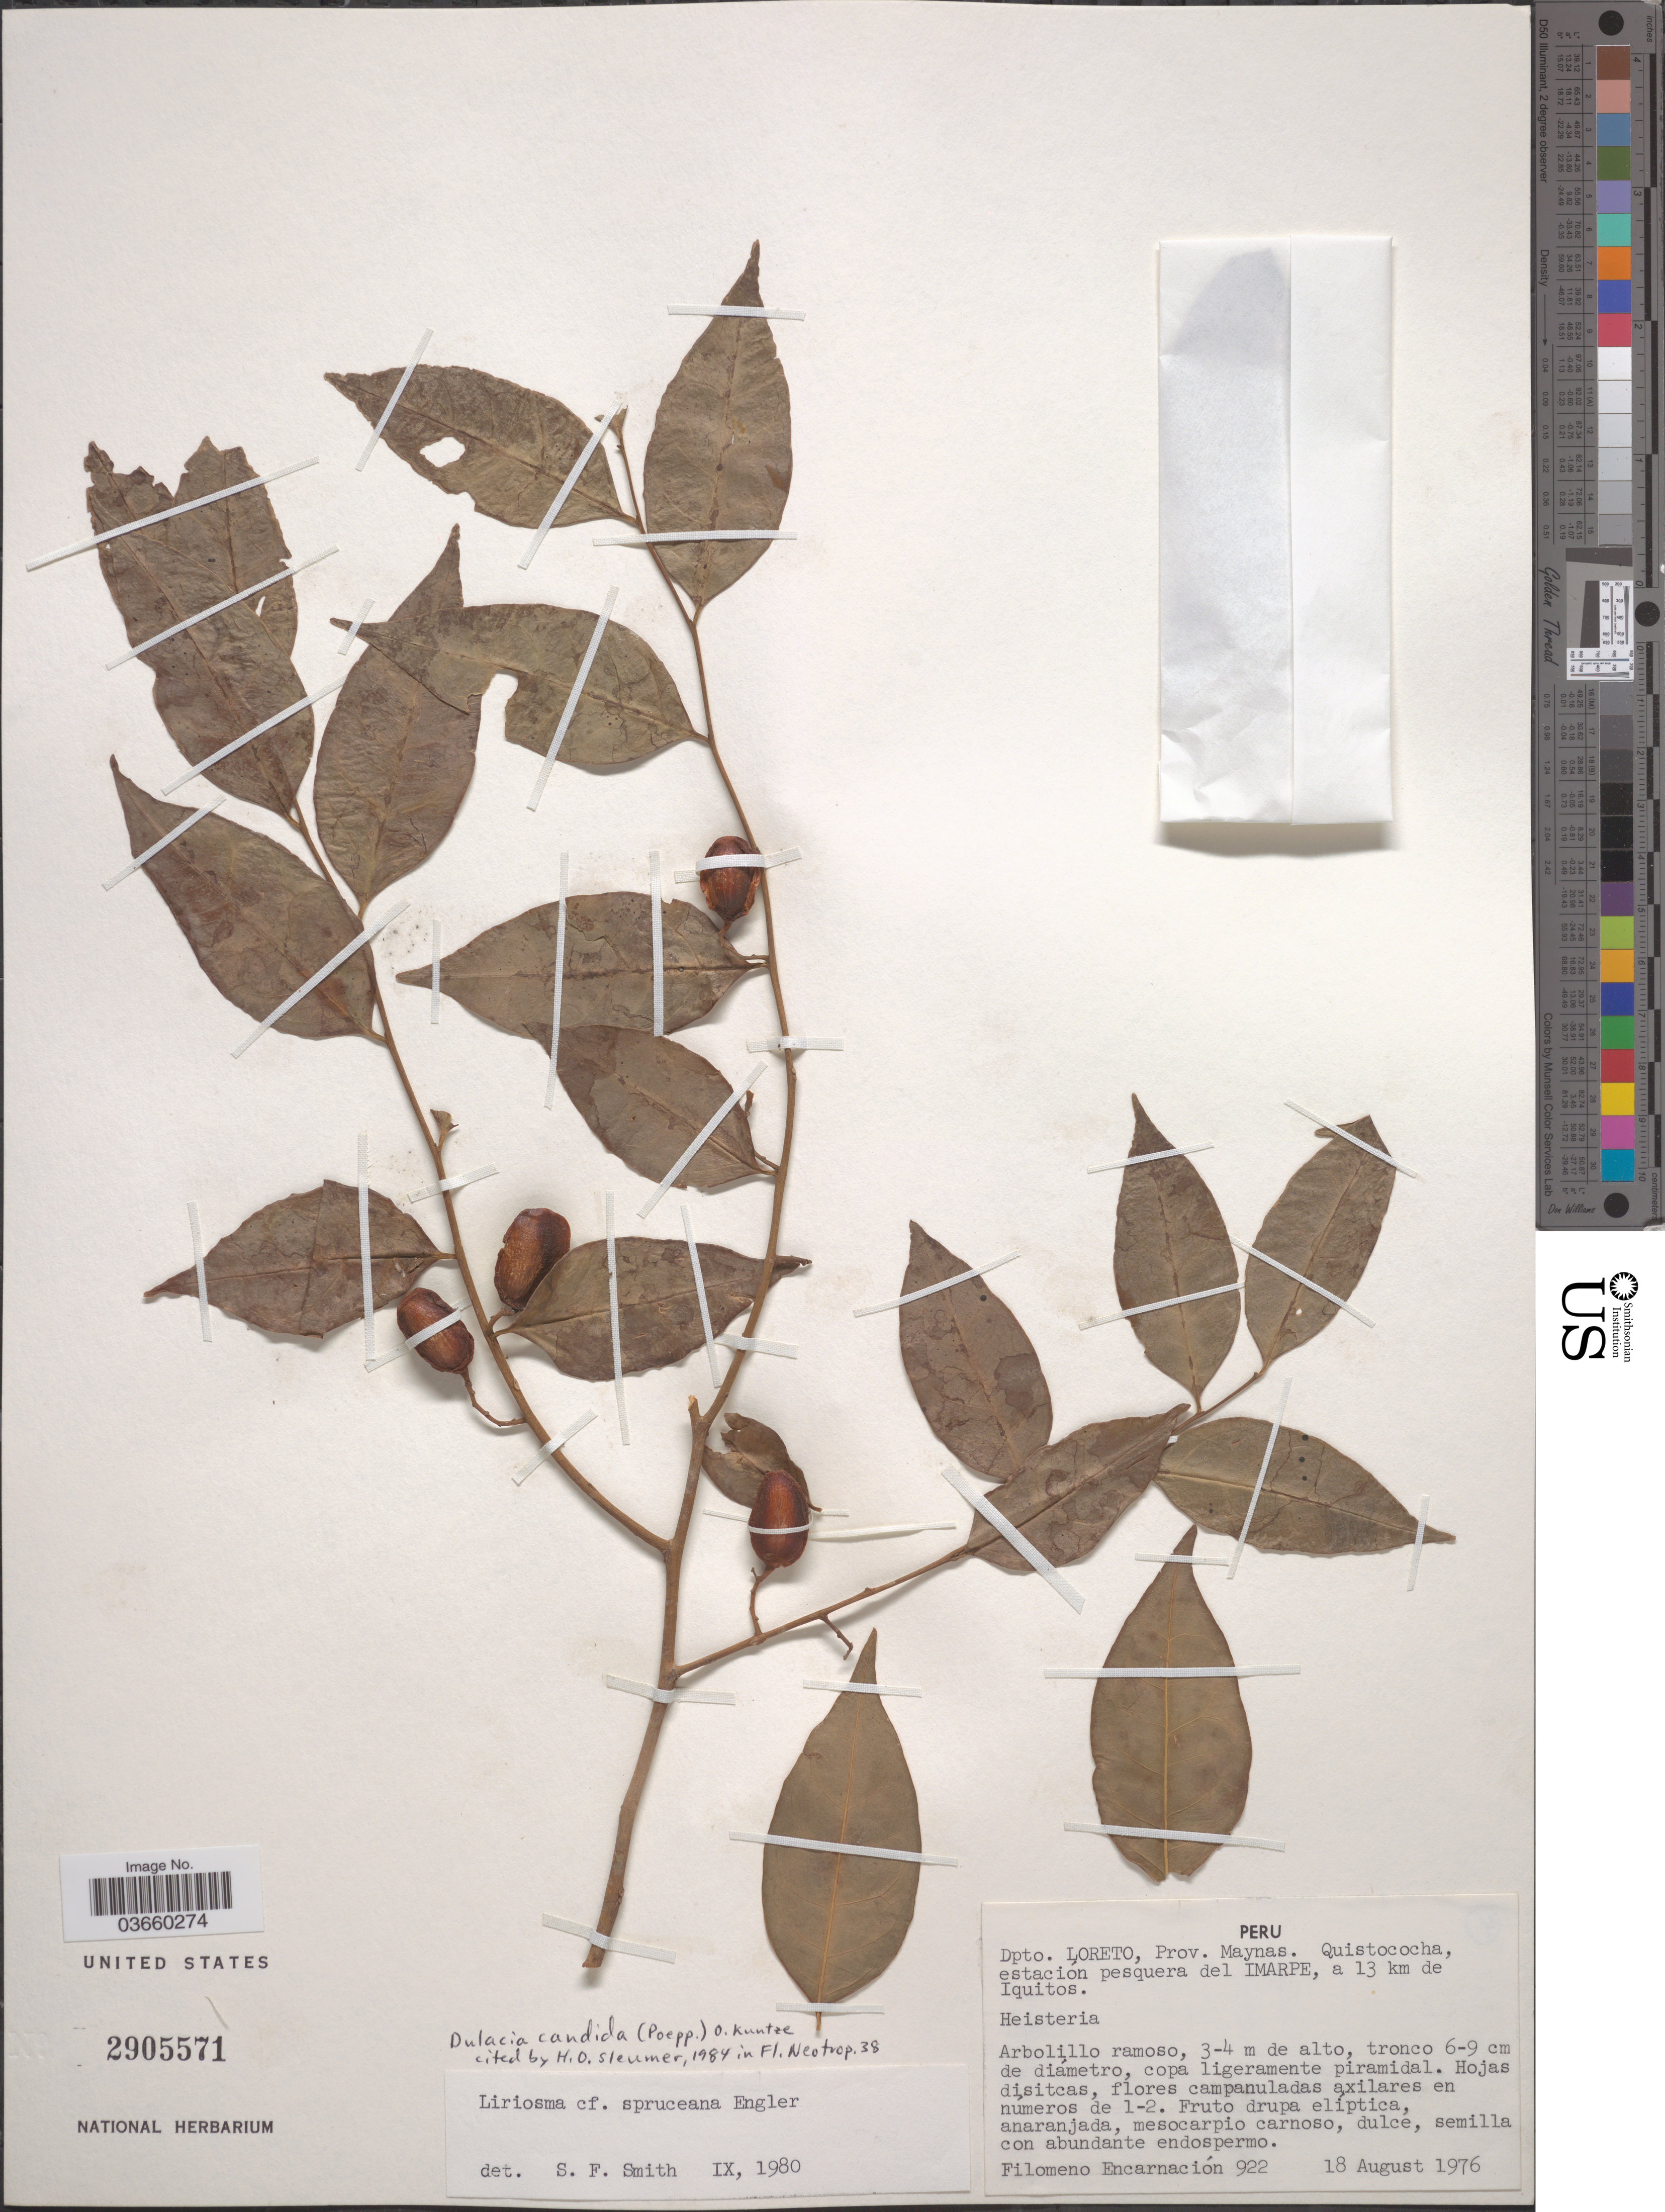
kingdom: Plantae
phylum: Tracheophyta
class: Magnoliopsida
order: Santalales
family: Olacaceae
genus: Dulacia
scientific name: Dulacia candida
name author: (Poepp.) Kuntze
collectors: F. Encarnación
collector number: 922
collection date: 1976-08-18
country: Peru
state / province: Loreto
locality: Dpto. Loreto, Prov. Maynas. Quistococha, estación pesquera del Imarpe, a 13 km de Iquitos.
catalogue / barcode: US 2905571